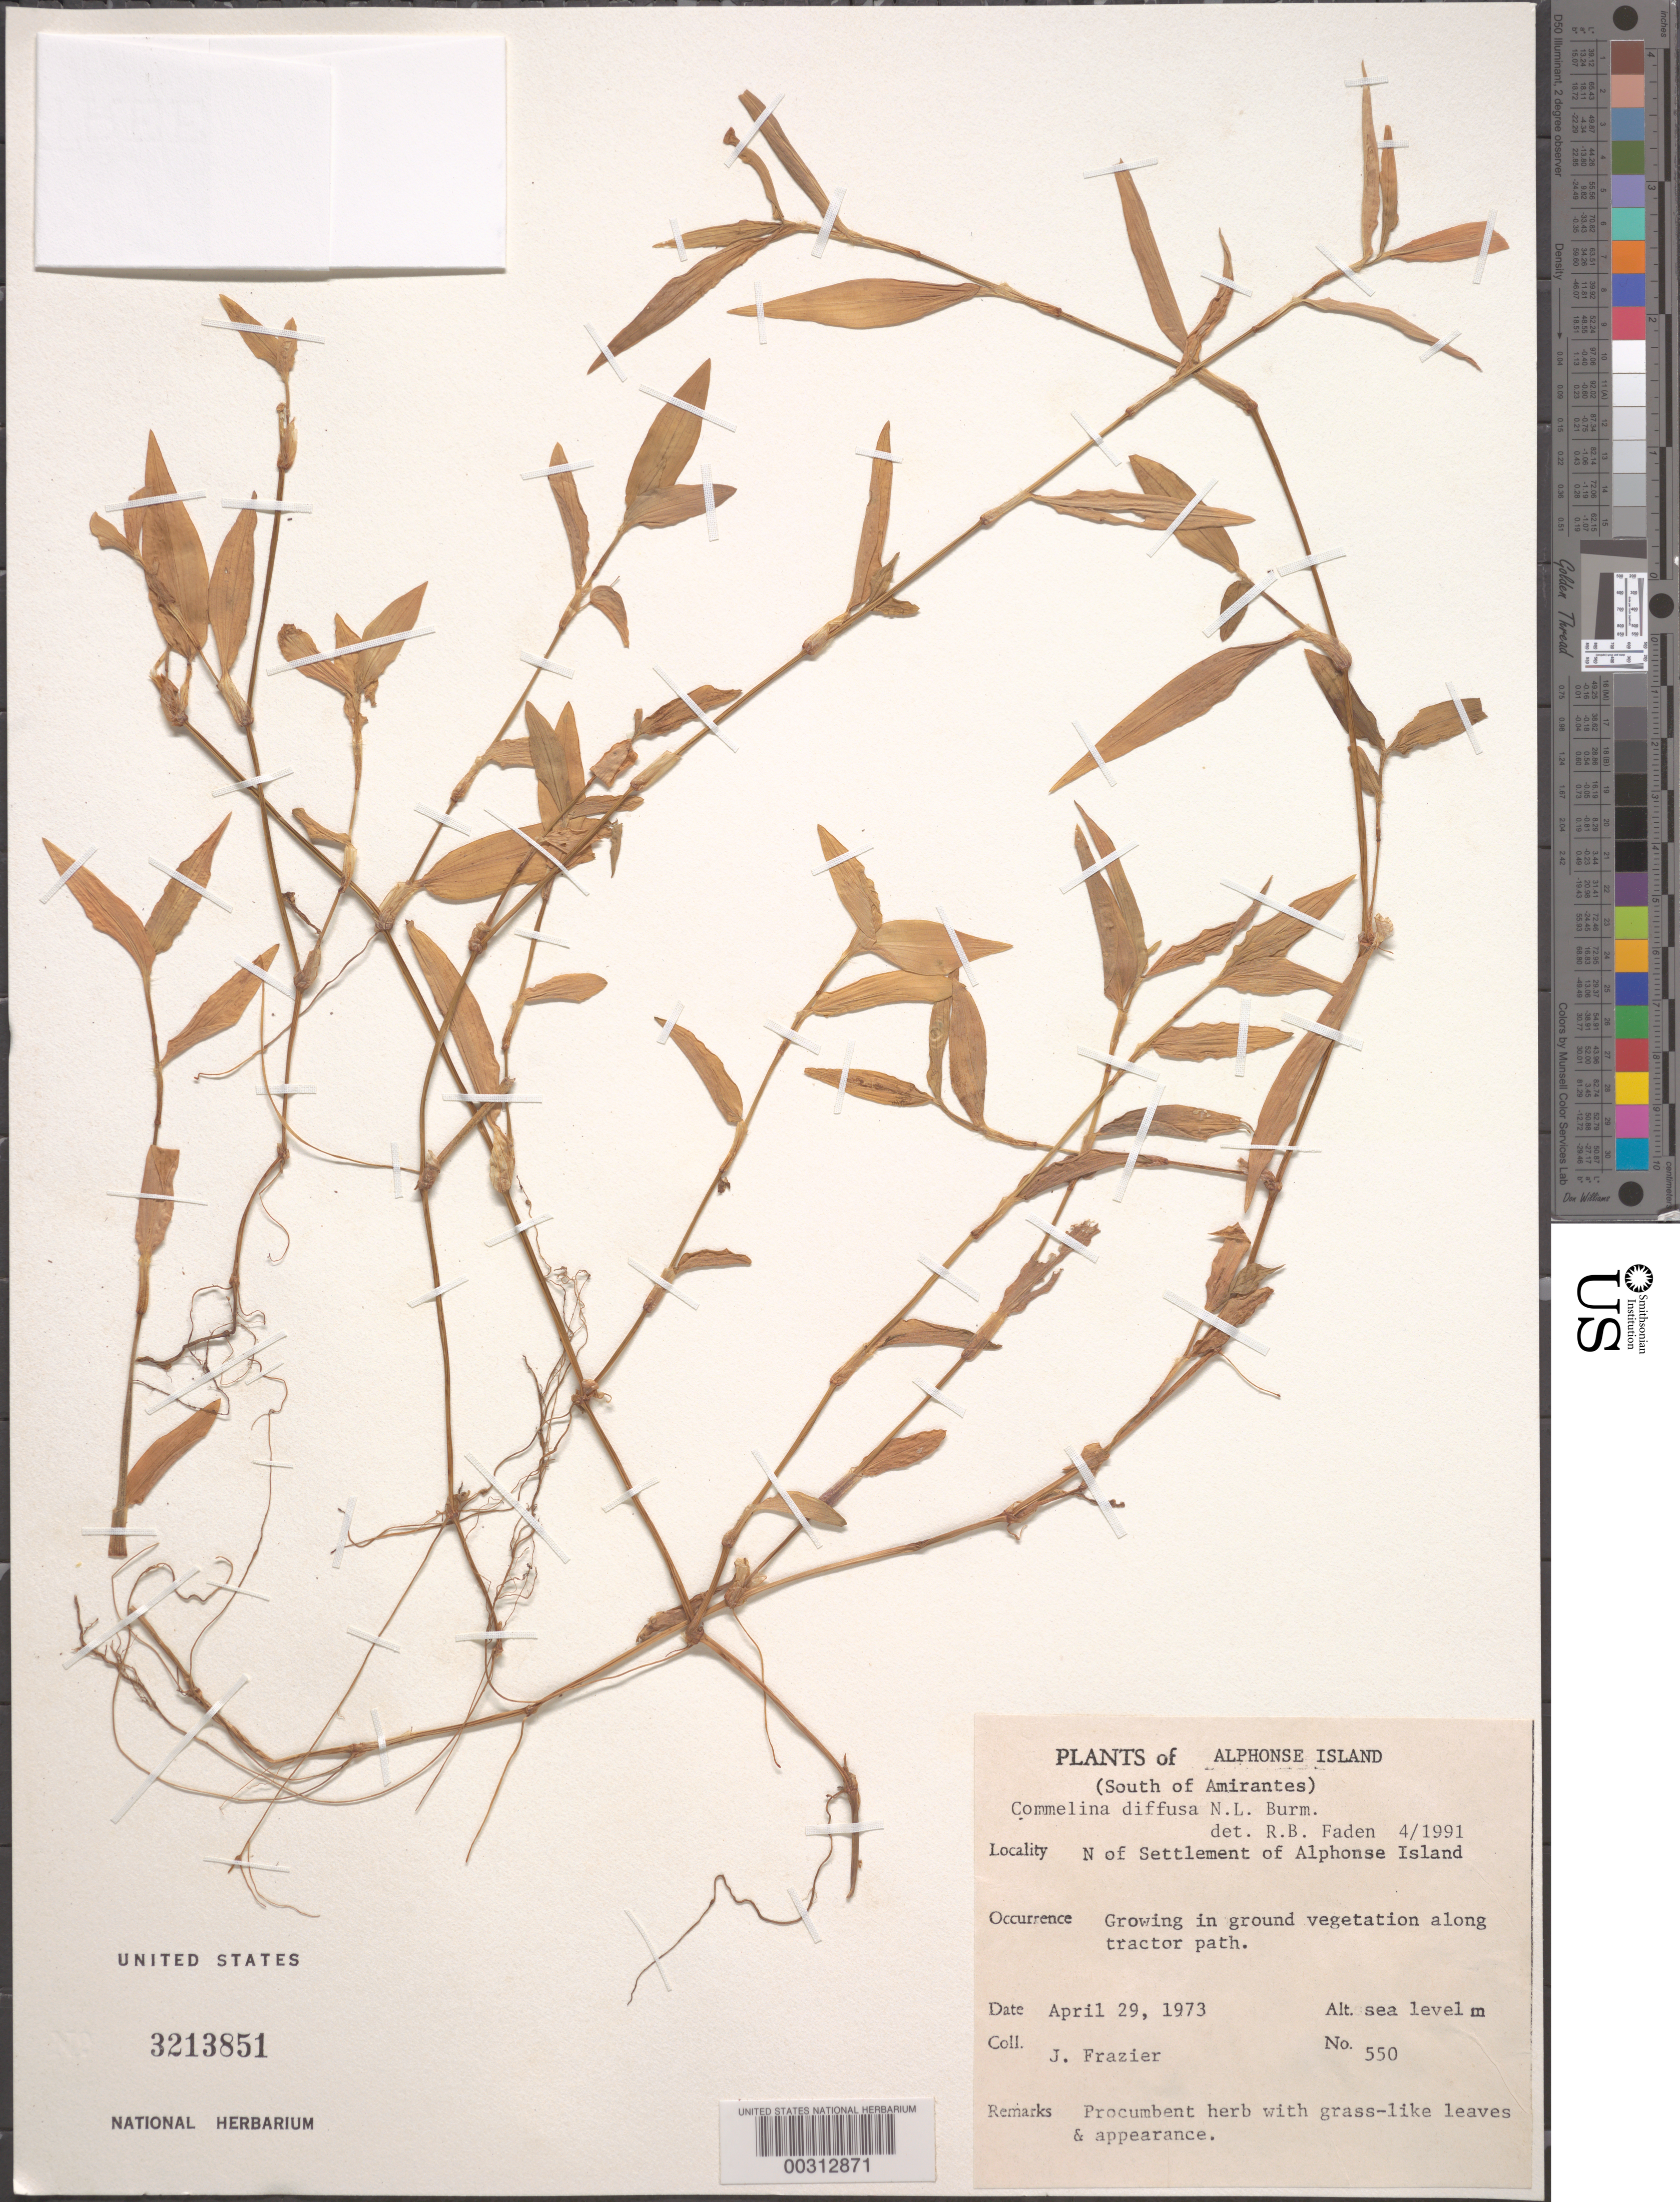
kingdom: Plantae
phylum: Tracheophyta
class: Liliopsida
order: Commelinales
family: Commelinaceae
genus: Commelina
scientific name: Commelina fasciculata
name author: Ruiz & Pav.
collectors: J. Frazier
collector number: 550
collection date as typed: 29 Apr 1973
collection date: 1973-04-29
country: Seychelles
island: Alphonse Atoll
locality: S of Amirantes, Alphonse Islet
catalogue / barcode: US 3213851